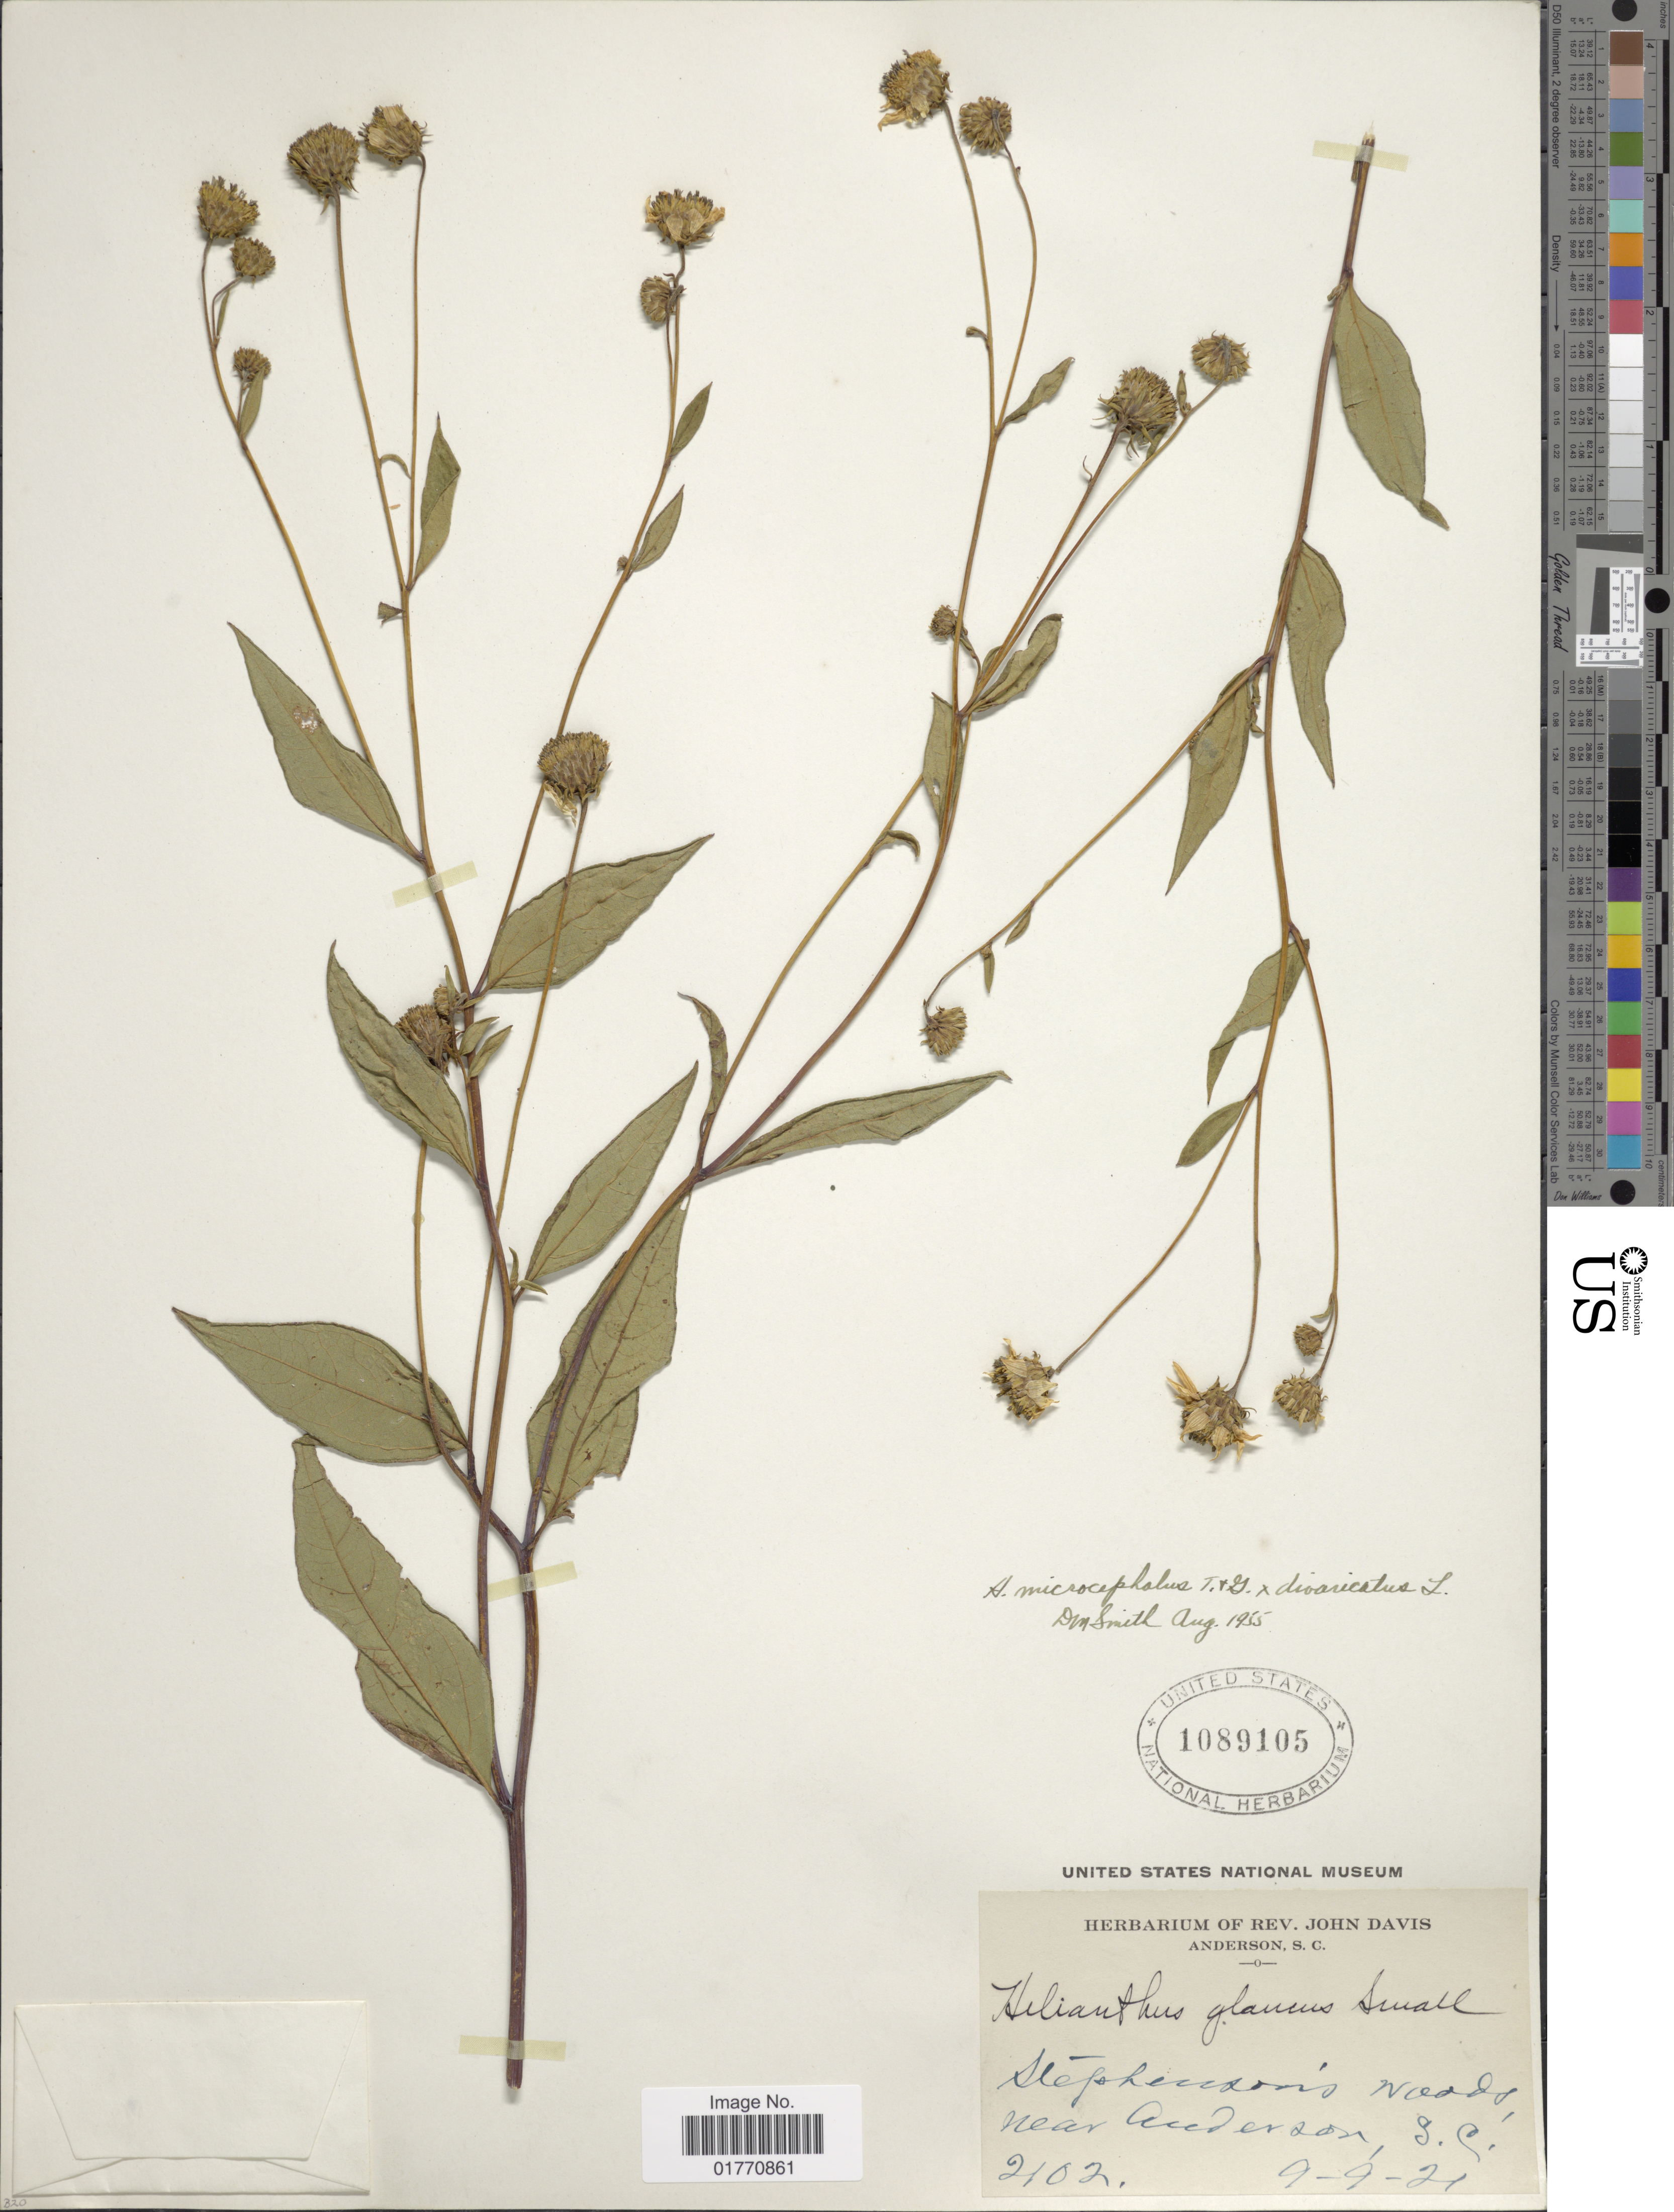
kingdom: Plantae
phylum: Tracheophyta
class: Magnoliopsida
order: Asterales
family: Asteraceae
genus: Helianthus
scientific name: Helianthus microcephalus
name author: Torr. & A. Gray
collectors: ex herb. Rev. John Davis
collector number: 2102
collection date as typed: Transcribed d/m/y: 9/9/21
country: United States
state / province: South Carolina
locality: Stephenson's woods, near Anderson.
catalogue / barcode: US 1089105